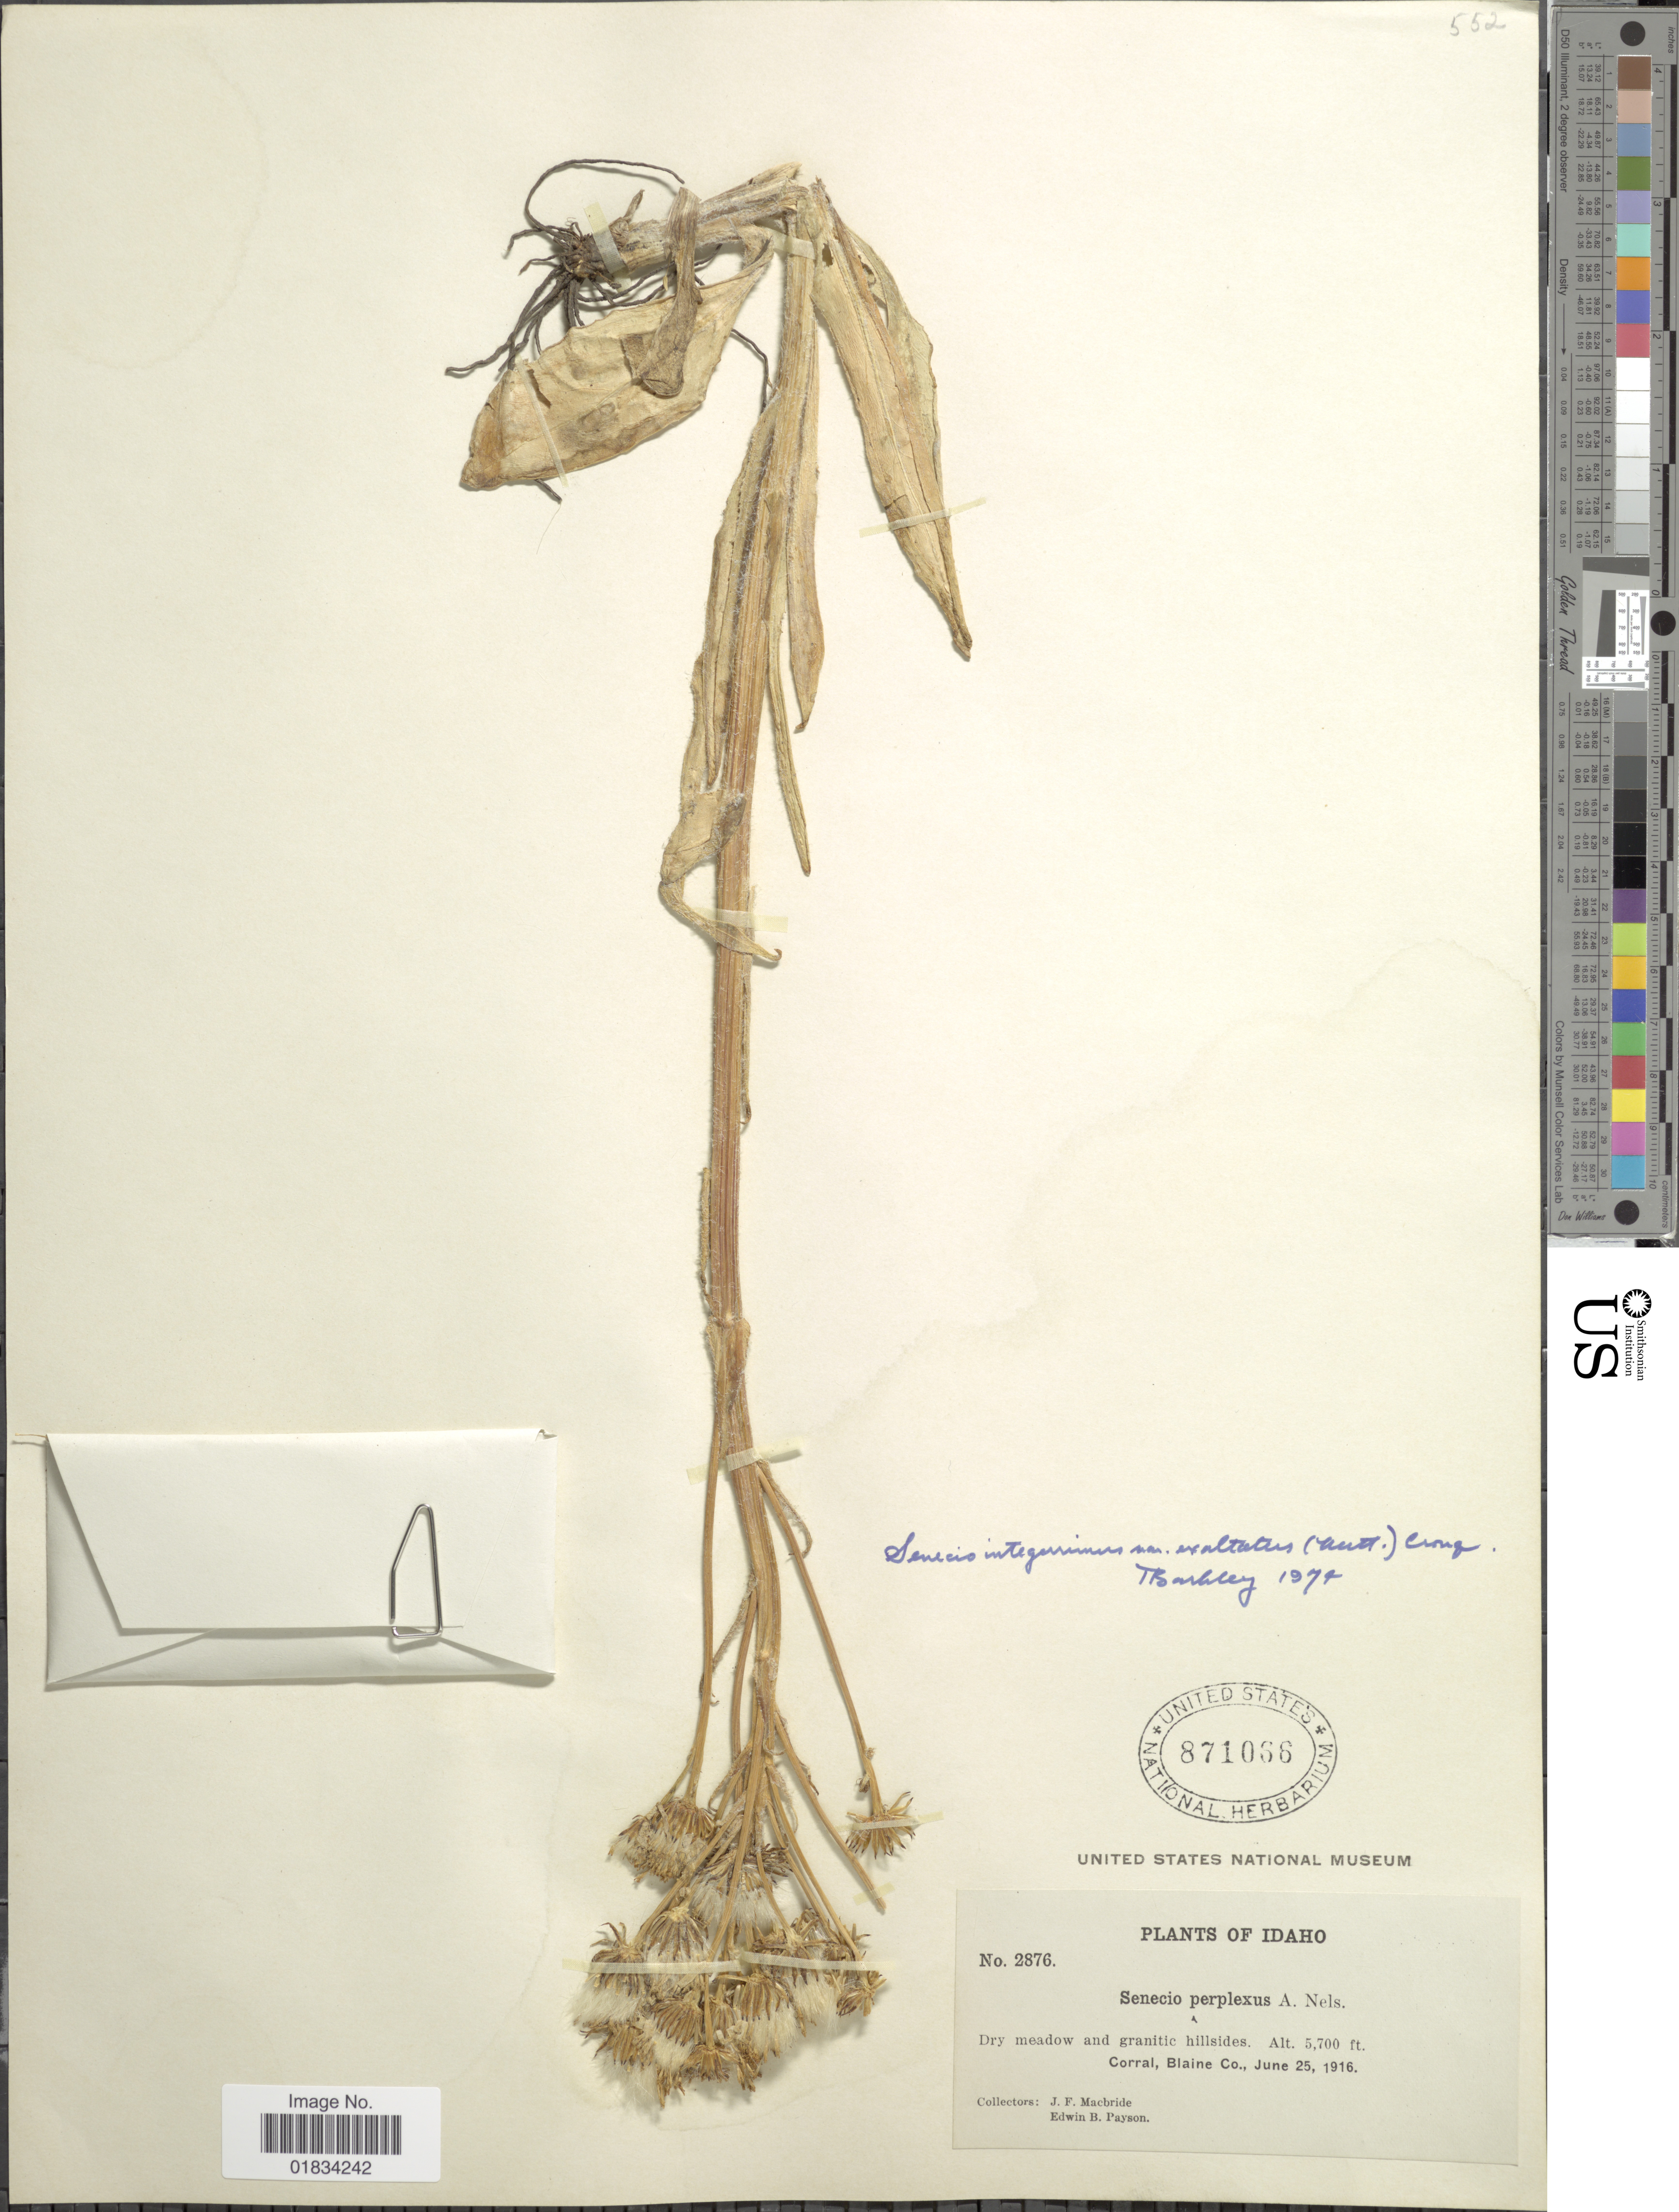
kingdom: Plantae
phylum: Tracheophyta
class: Magnoliopsida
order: Asterales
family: Asteraceae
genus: Senecio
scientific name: Senecio integerrimus var. exaltatus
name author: (Nutt.) Cronq.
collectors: J. F. Macbride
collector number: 2876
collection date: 1916-06-25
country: United States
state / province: Idaho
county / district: Blaine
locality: Corral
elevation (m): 1737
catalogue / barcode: US 871066